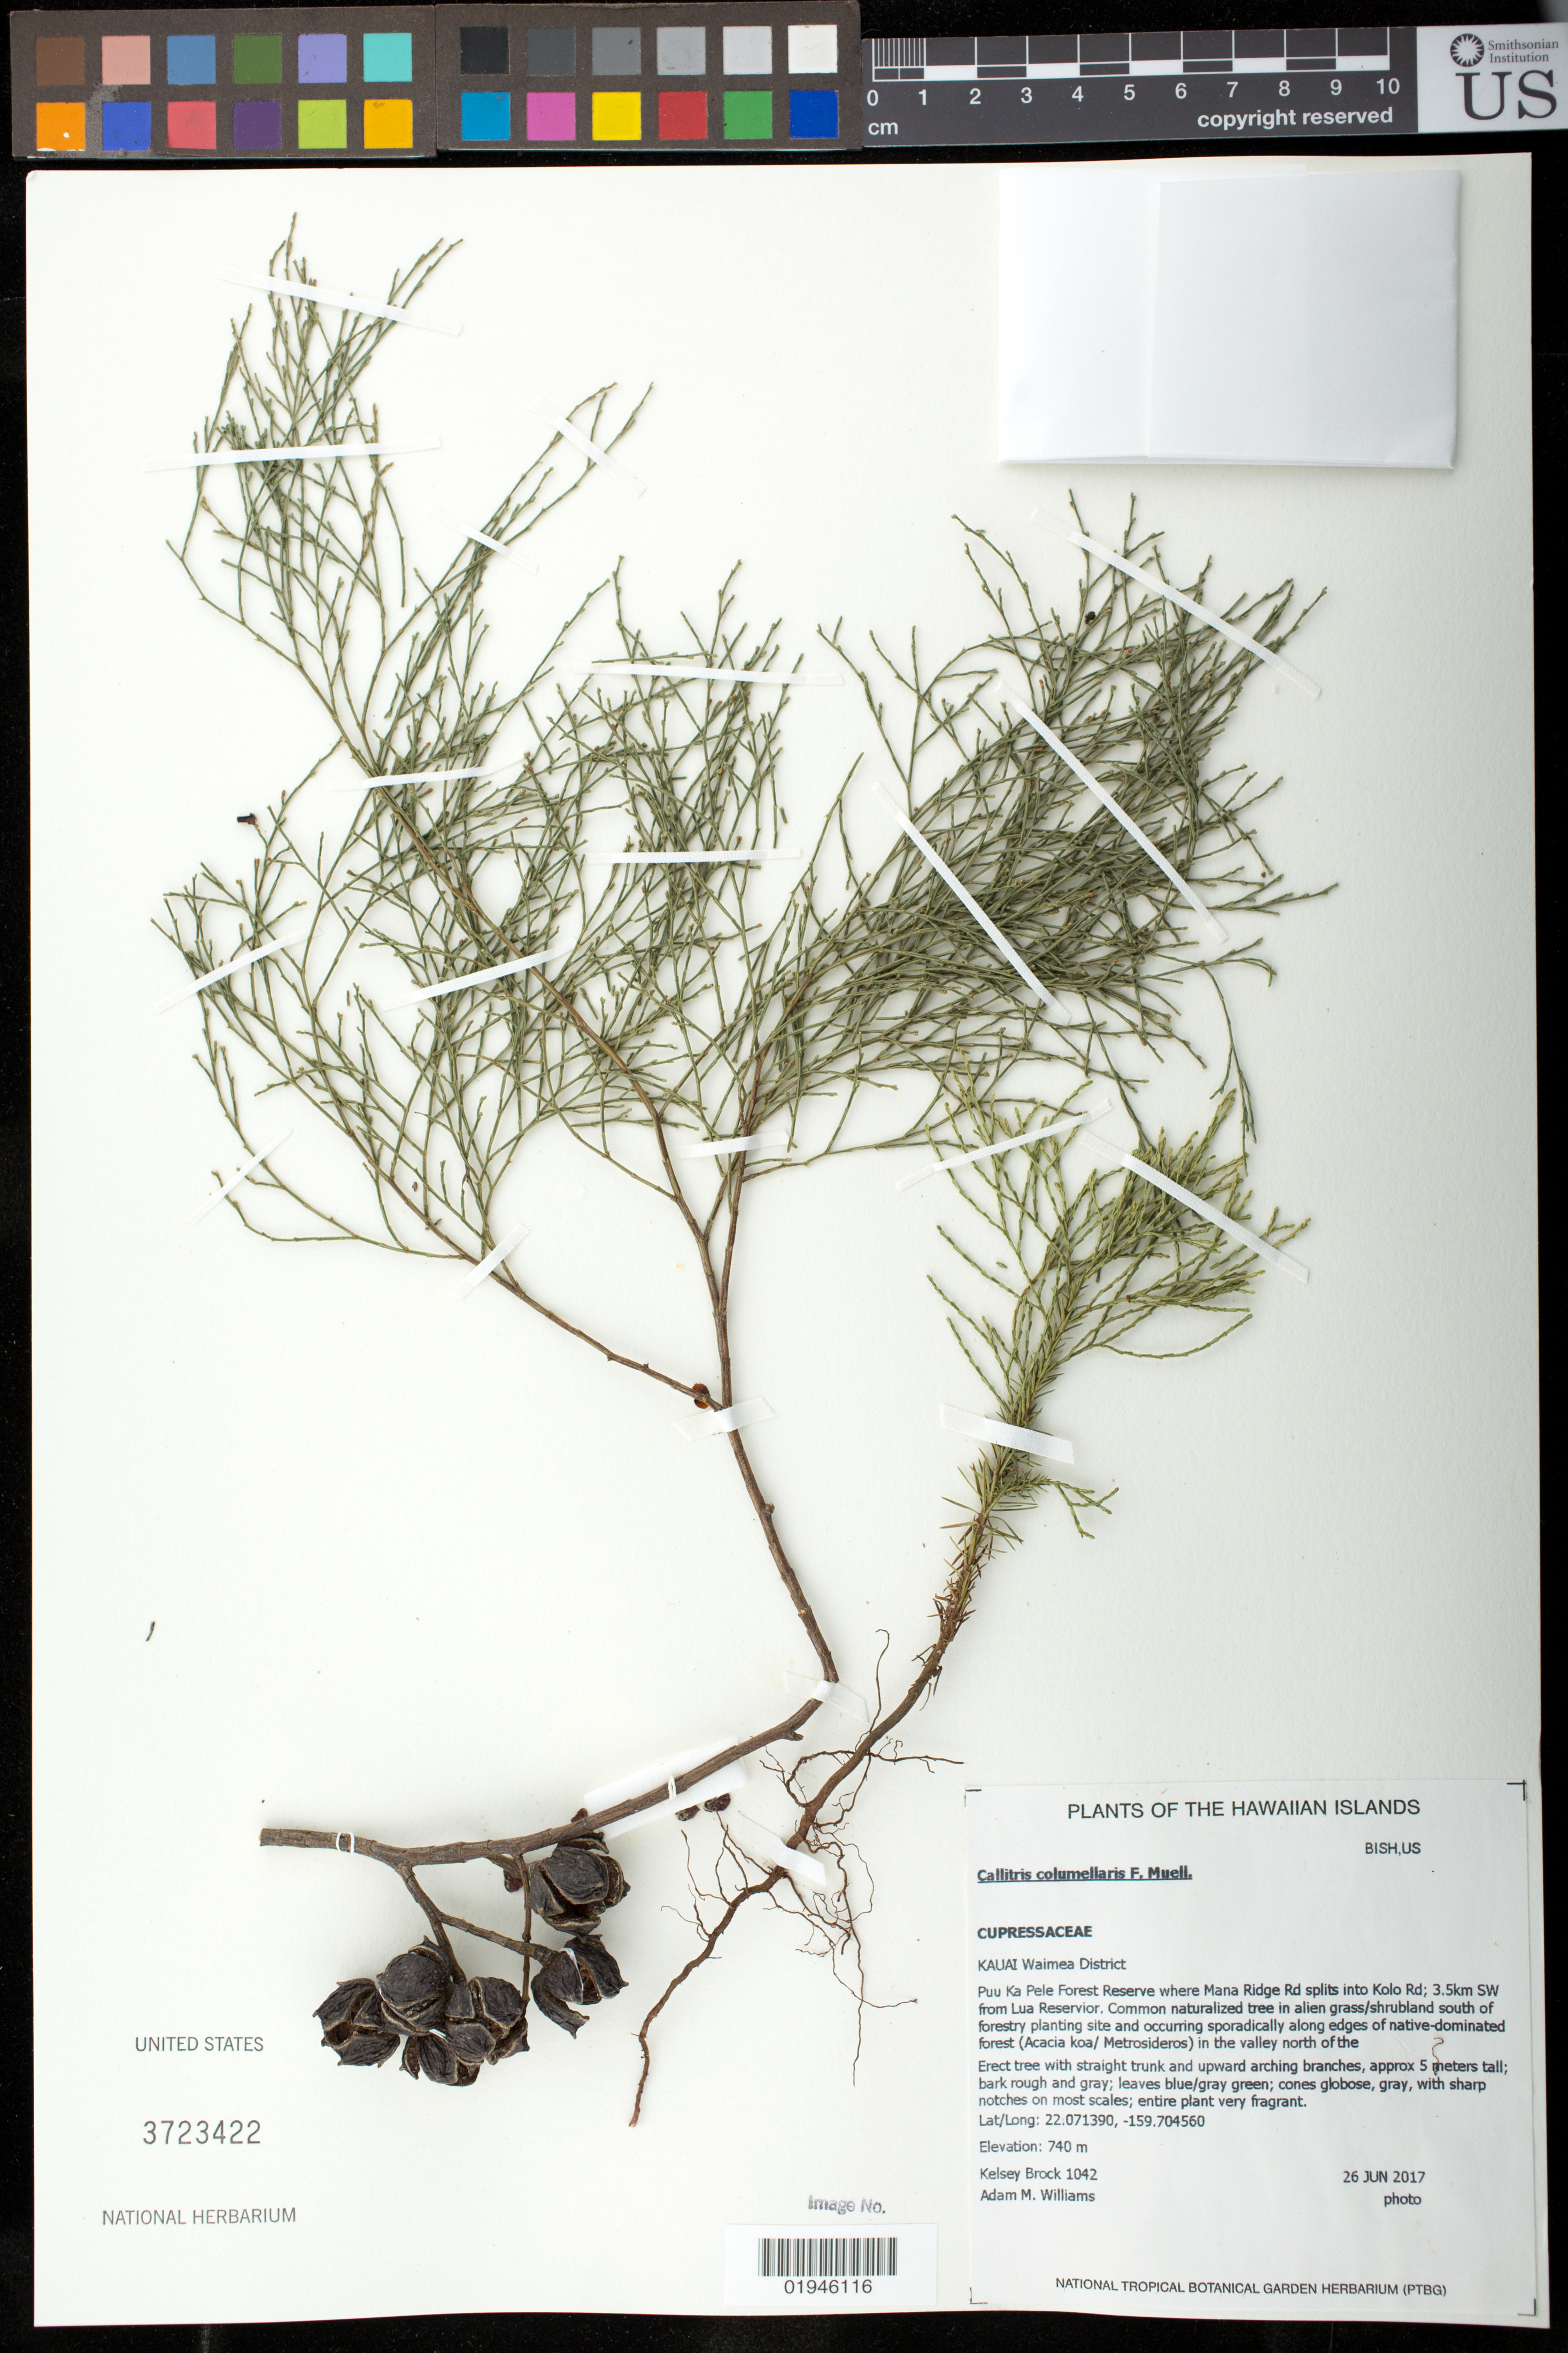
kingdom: Plantae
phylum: Tracheophyta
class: Pinopsida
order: Pinales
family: Cupressaceae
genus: Callitris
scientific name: Callitris columellaris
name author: F. Muell.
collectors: K. Brock & A. Williams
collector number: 1042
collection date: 2017-06-26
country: United States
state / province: Hawaii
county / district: Kauai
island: Kaua'i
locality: Waimea District, Puu Ka Pele Forest Reserve where Mana Ridge Rd. splits into Kolo Rd, 3.5 km SW from Lua Reservoir.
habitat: Grass/Shrubland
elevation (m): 740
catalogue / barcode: US 3723422